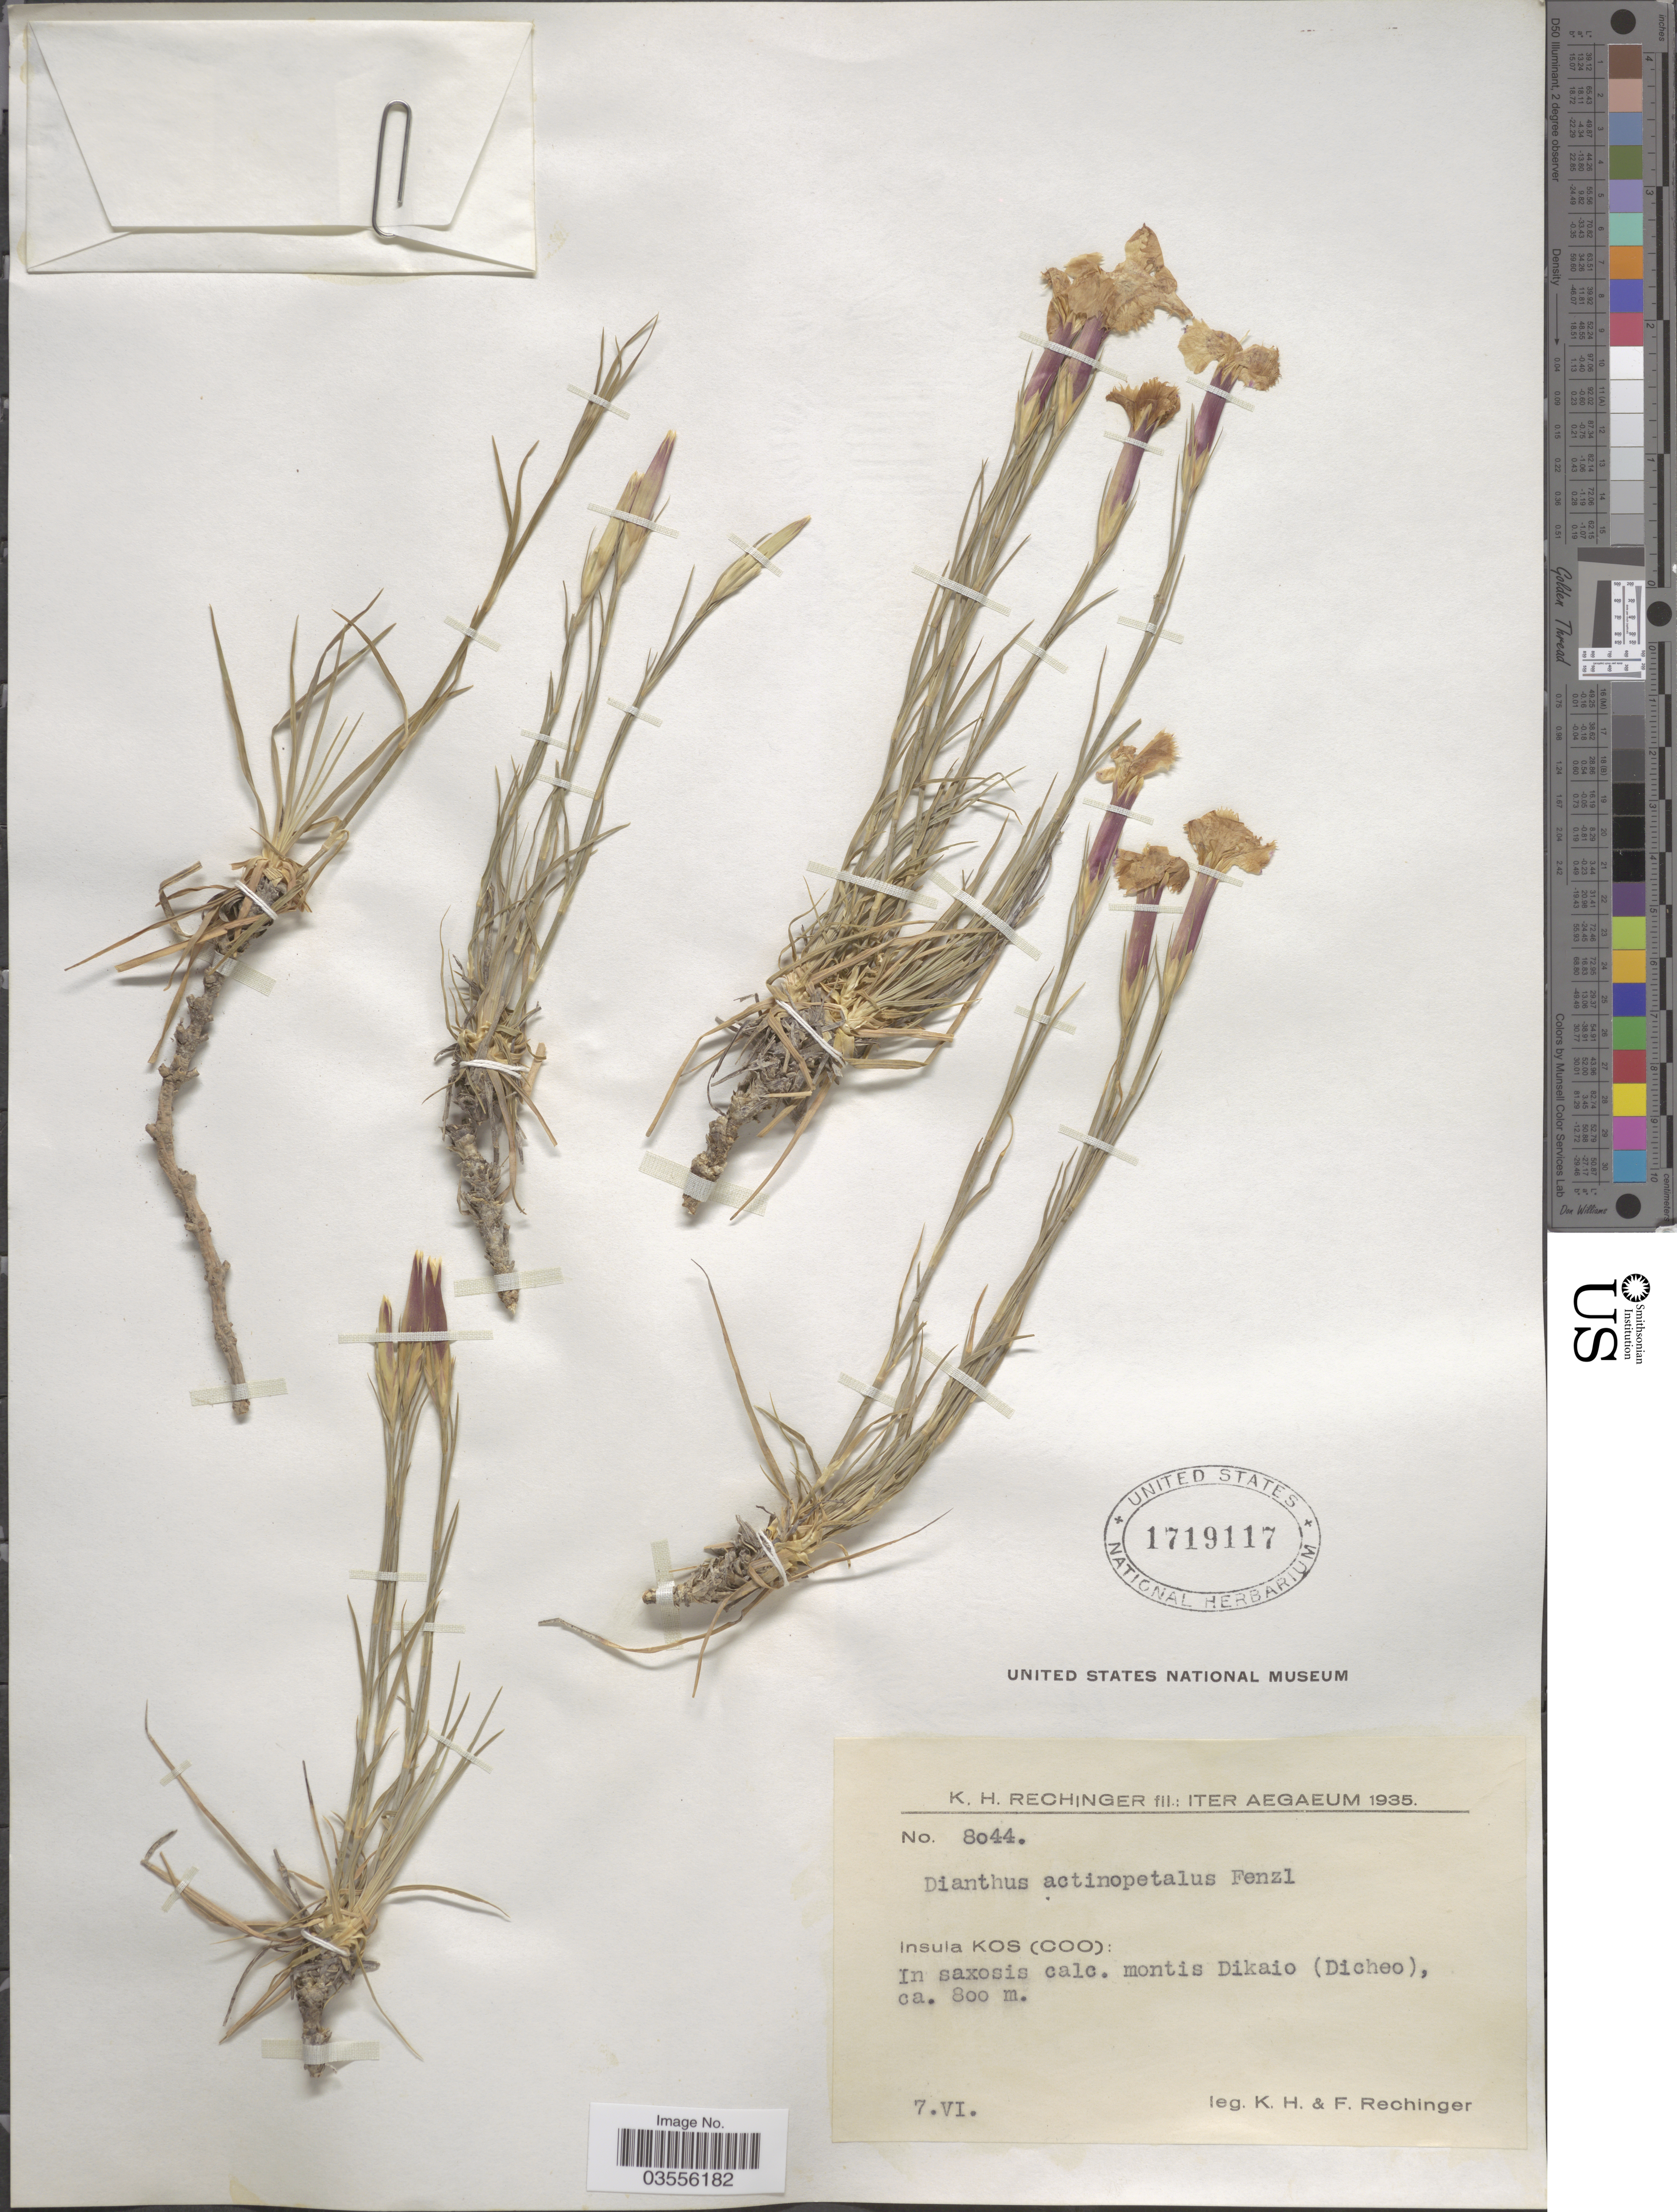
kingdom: Plantae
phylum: Tracheophyta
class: Magnoliopsida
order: Caryophyllales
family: Caryophyllaceae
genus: Dianthus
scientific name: Dianthus actinopetalus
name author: Fenzl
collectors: K. H. Rechinger & F. Rechinger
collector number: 8044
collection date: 1935-06-07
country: Greece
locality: Aegaeum. Insula Kos (Coo): Calc. montis Dikaio (Dicheo).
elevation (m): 800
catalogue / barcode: US 1719117